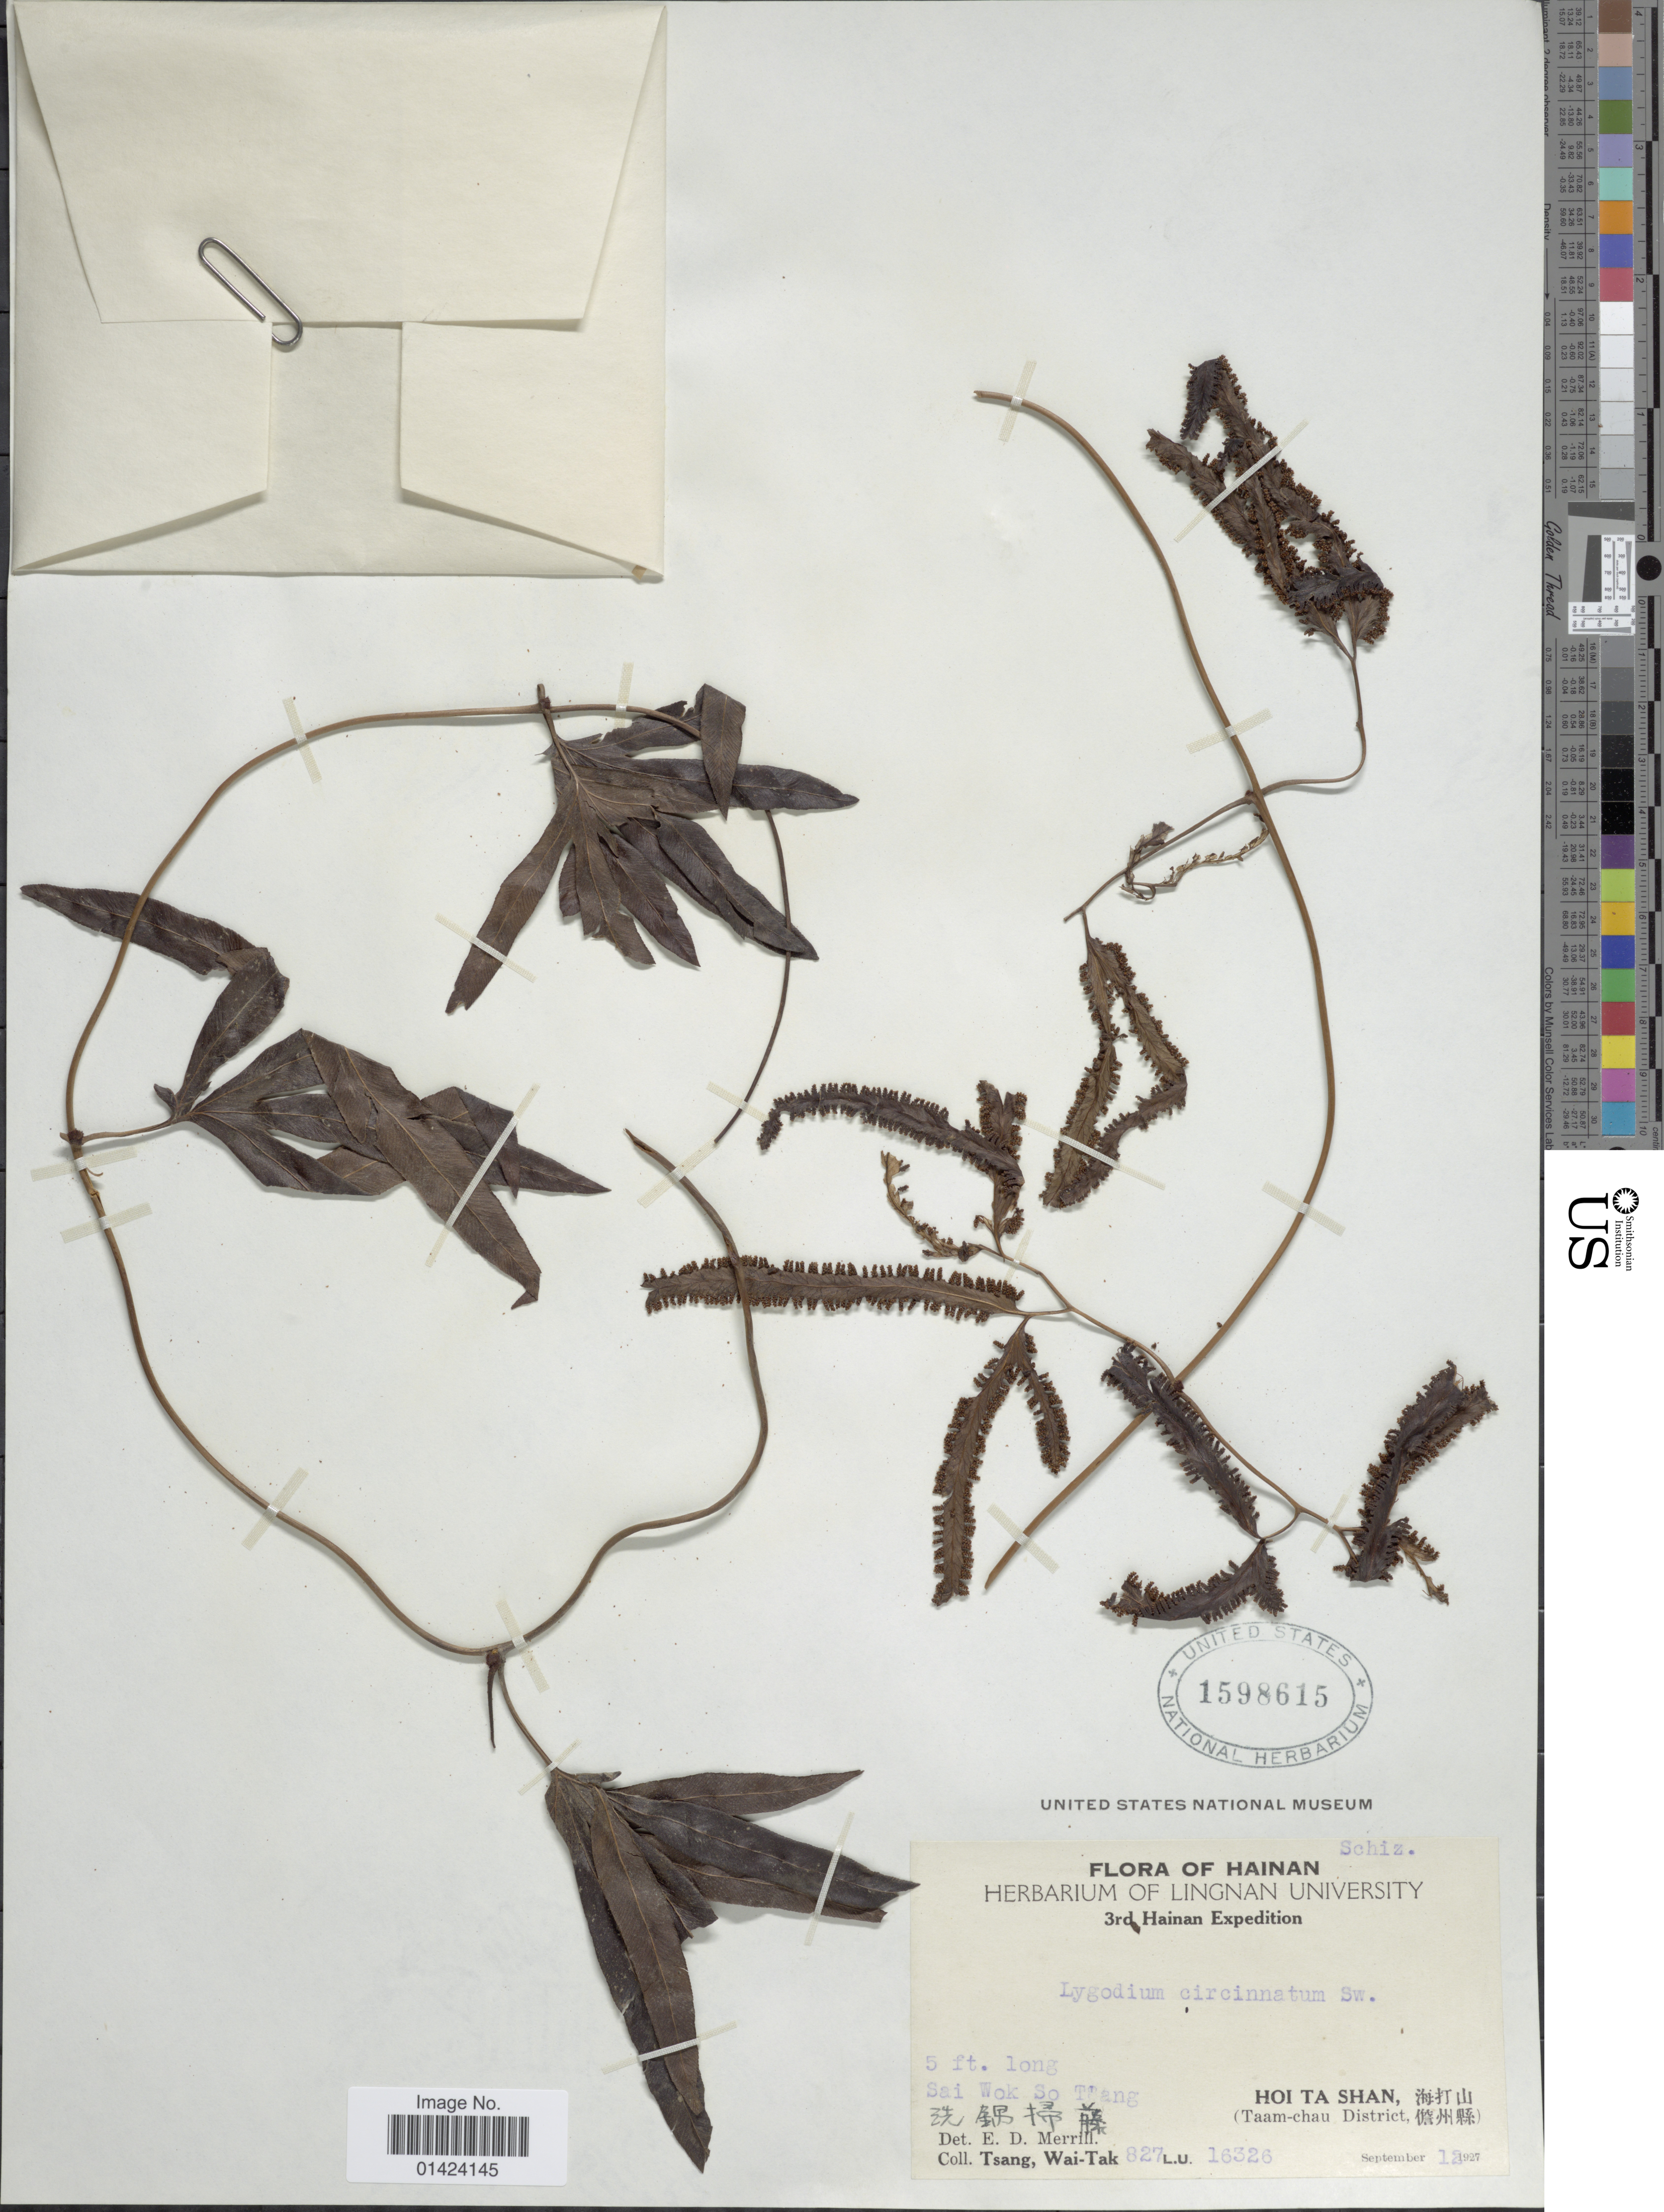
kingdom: Plantae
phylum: Tracheophyta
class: Polypodiopsida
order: Schizaeales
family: Lygodiaceae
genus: Lygodium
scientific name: Lygodium circinnatum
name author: (Burm. f.) Sw.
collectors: W. T. Tsang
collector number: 827/L.U.16326?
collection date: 1927-09-12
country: China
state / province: Hainan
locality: Hainan, Sai Wok So T'ang, Hoi Ta Shan, Taam-chau District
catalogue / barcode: US 1598615